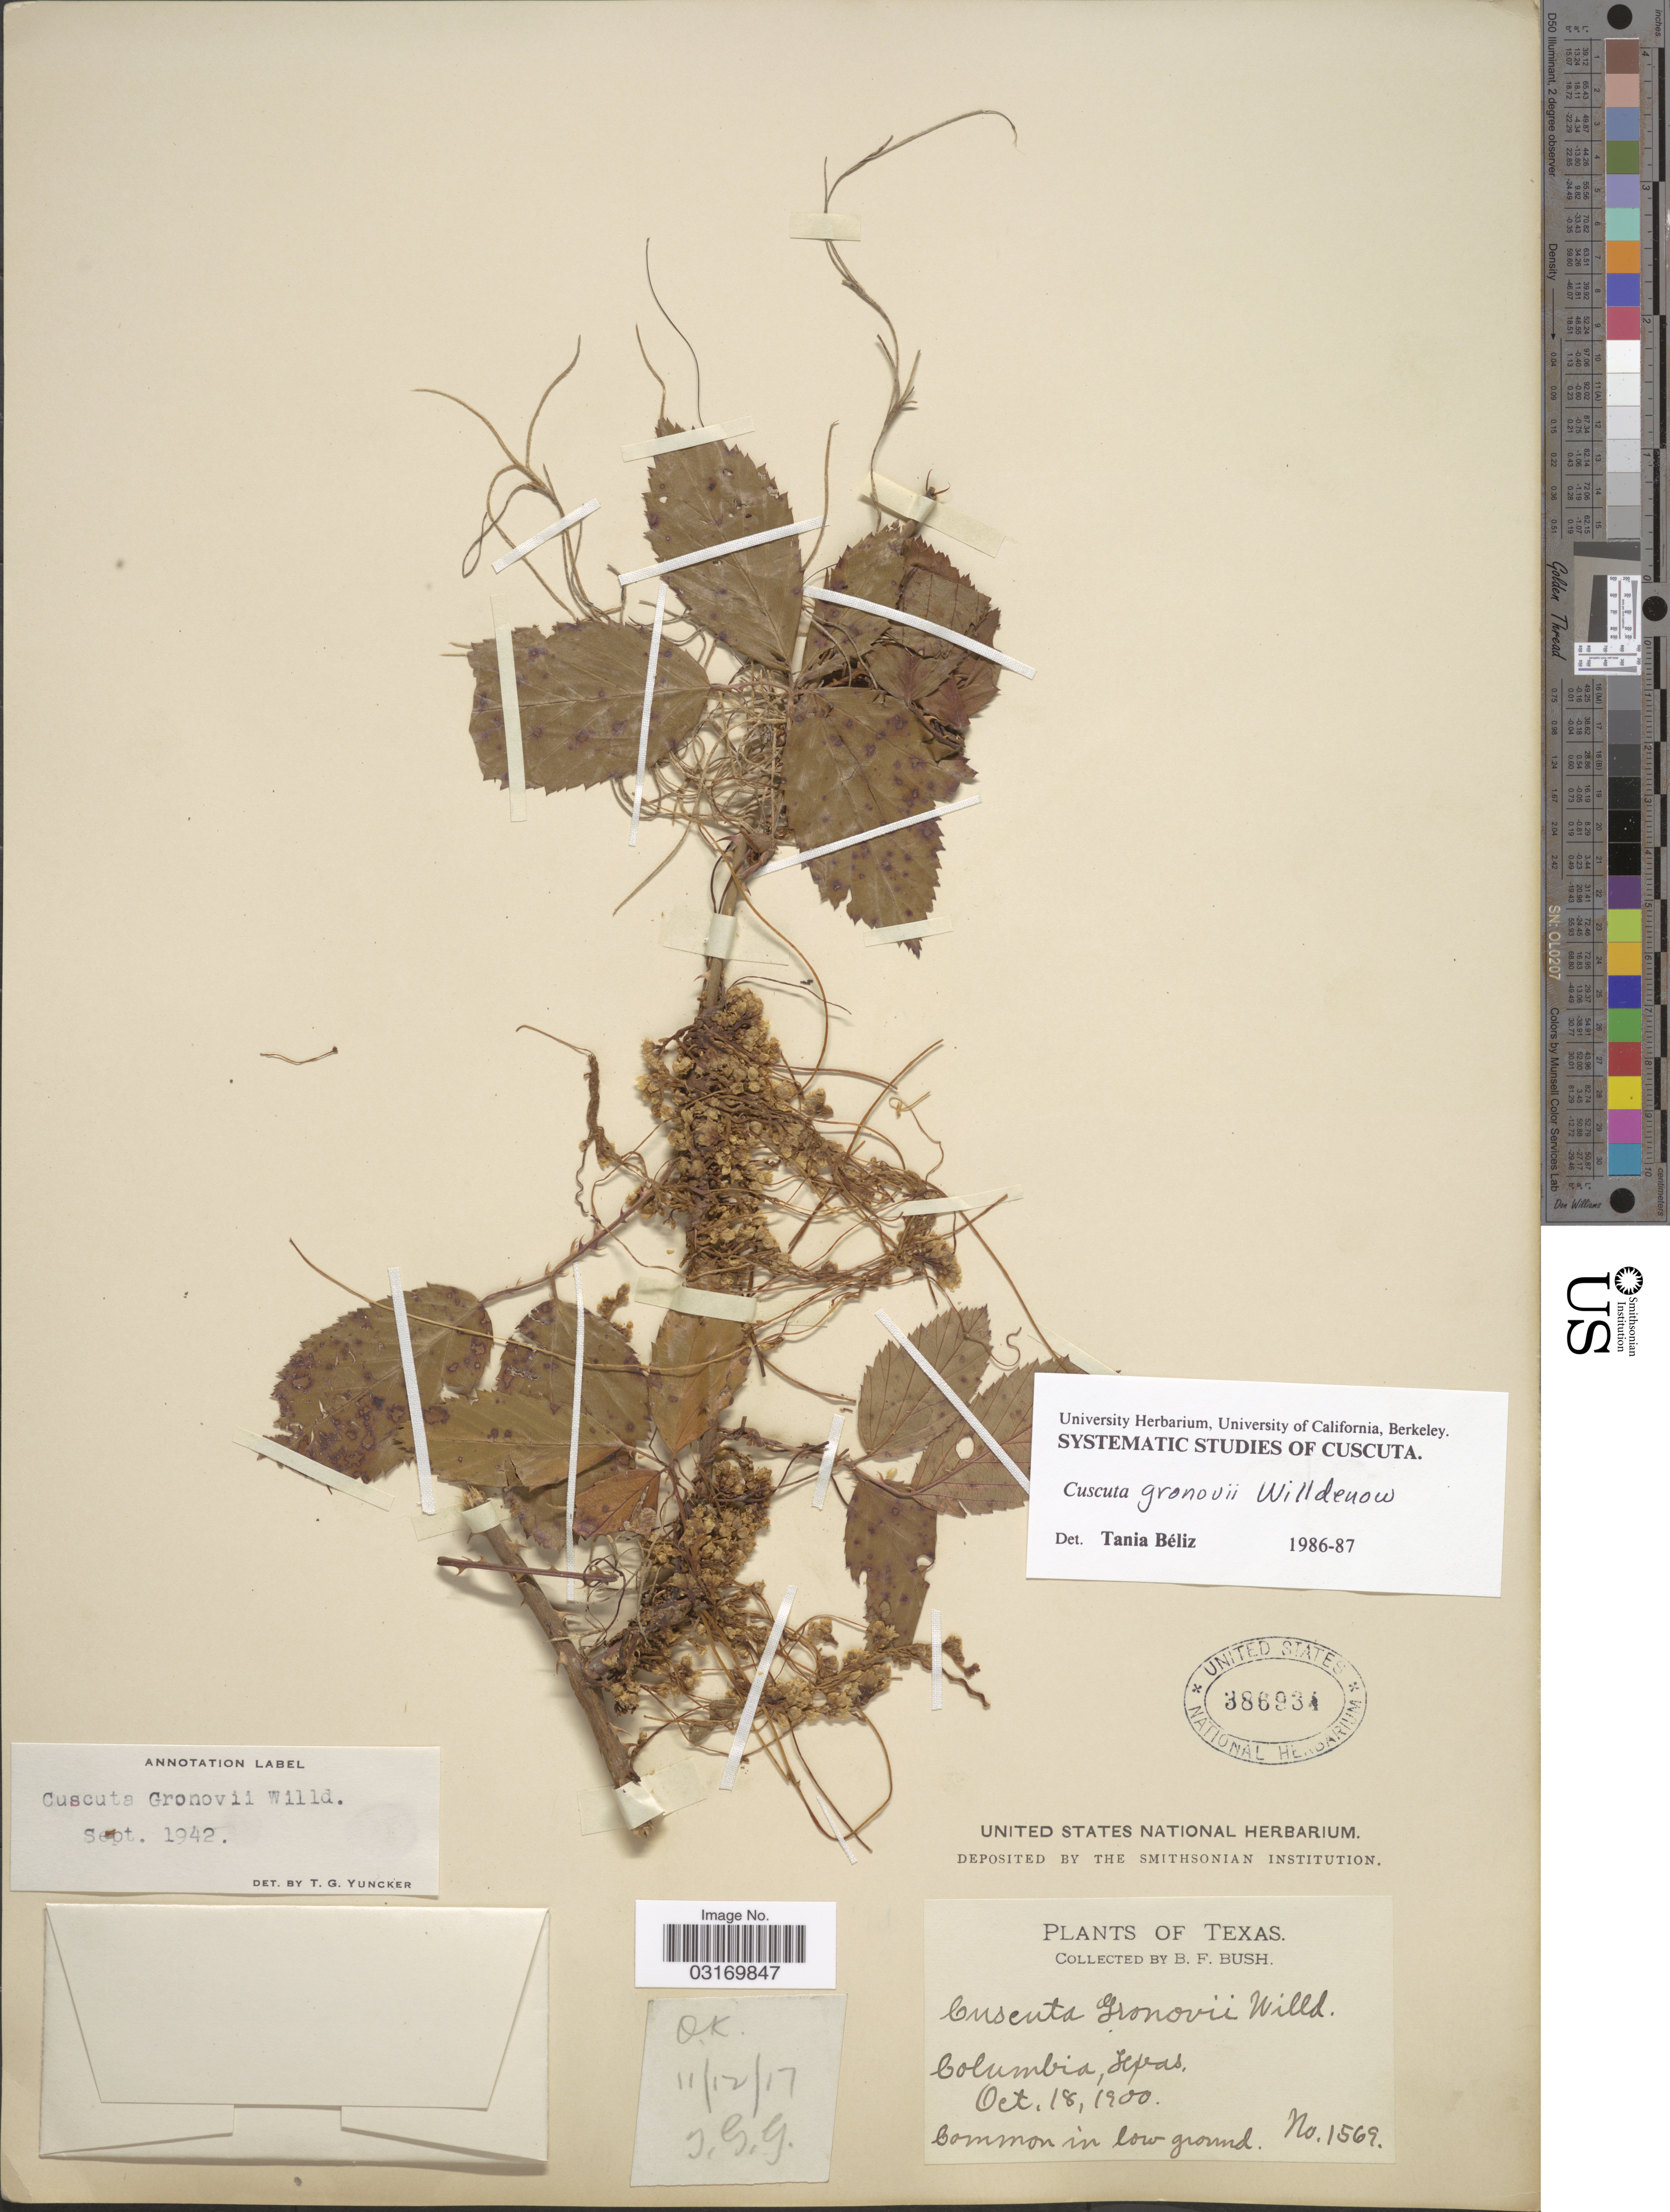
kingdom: Plantae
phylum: Tracheophyta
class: Magnoliopsida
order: Solanales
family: Convolvulaceae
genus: Cuscuta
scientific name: Cuscuta gronovii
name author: Willd. ex Schult.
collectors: B. F. Bush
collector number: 1569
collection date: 1900-10-18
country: United States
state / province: Texas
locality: Columbia.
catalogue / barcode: US 386934